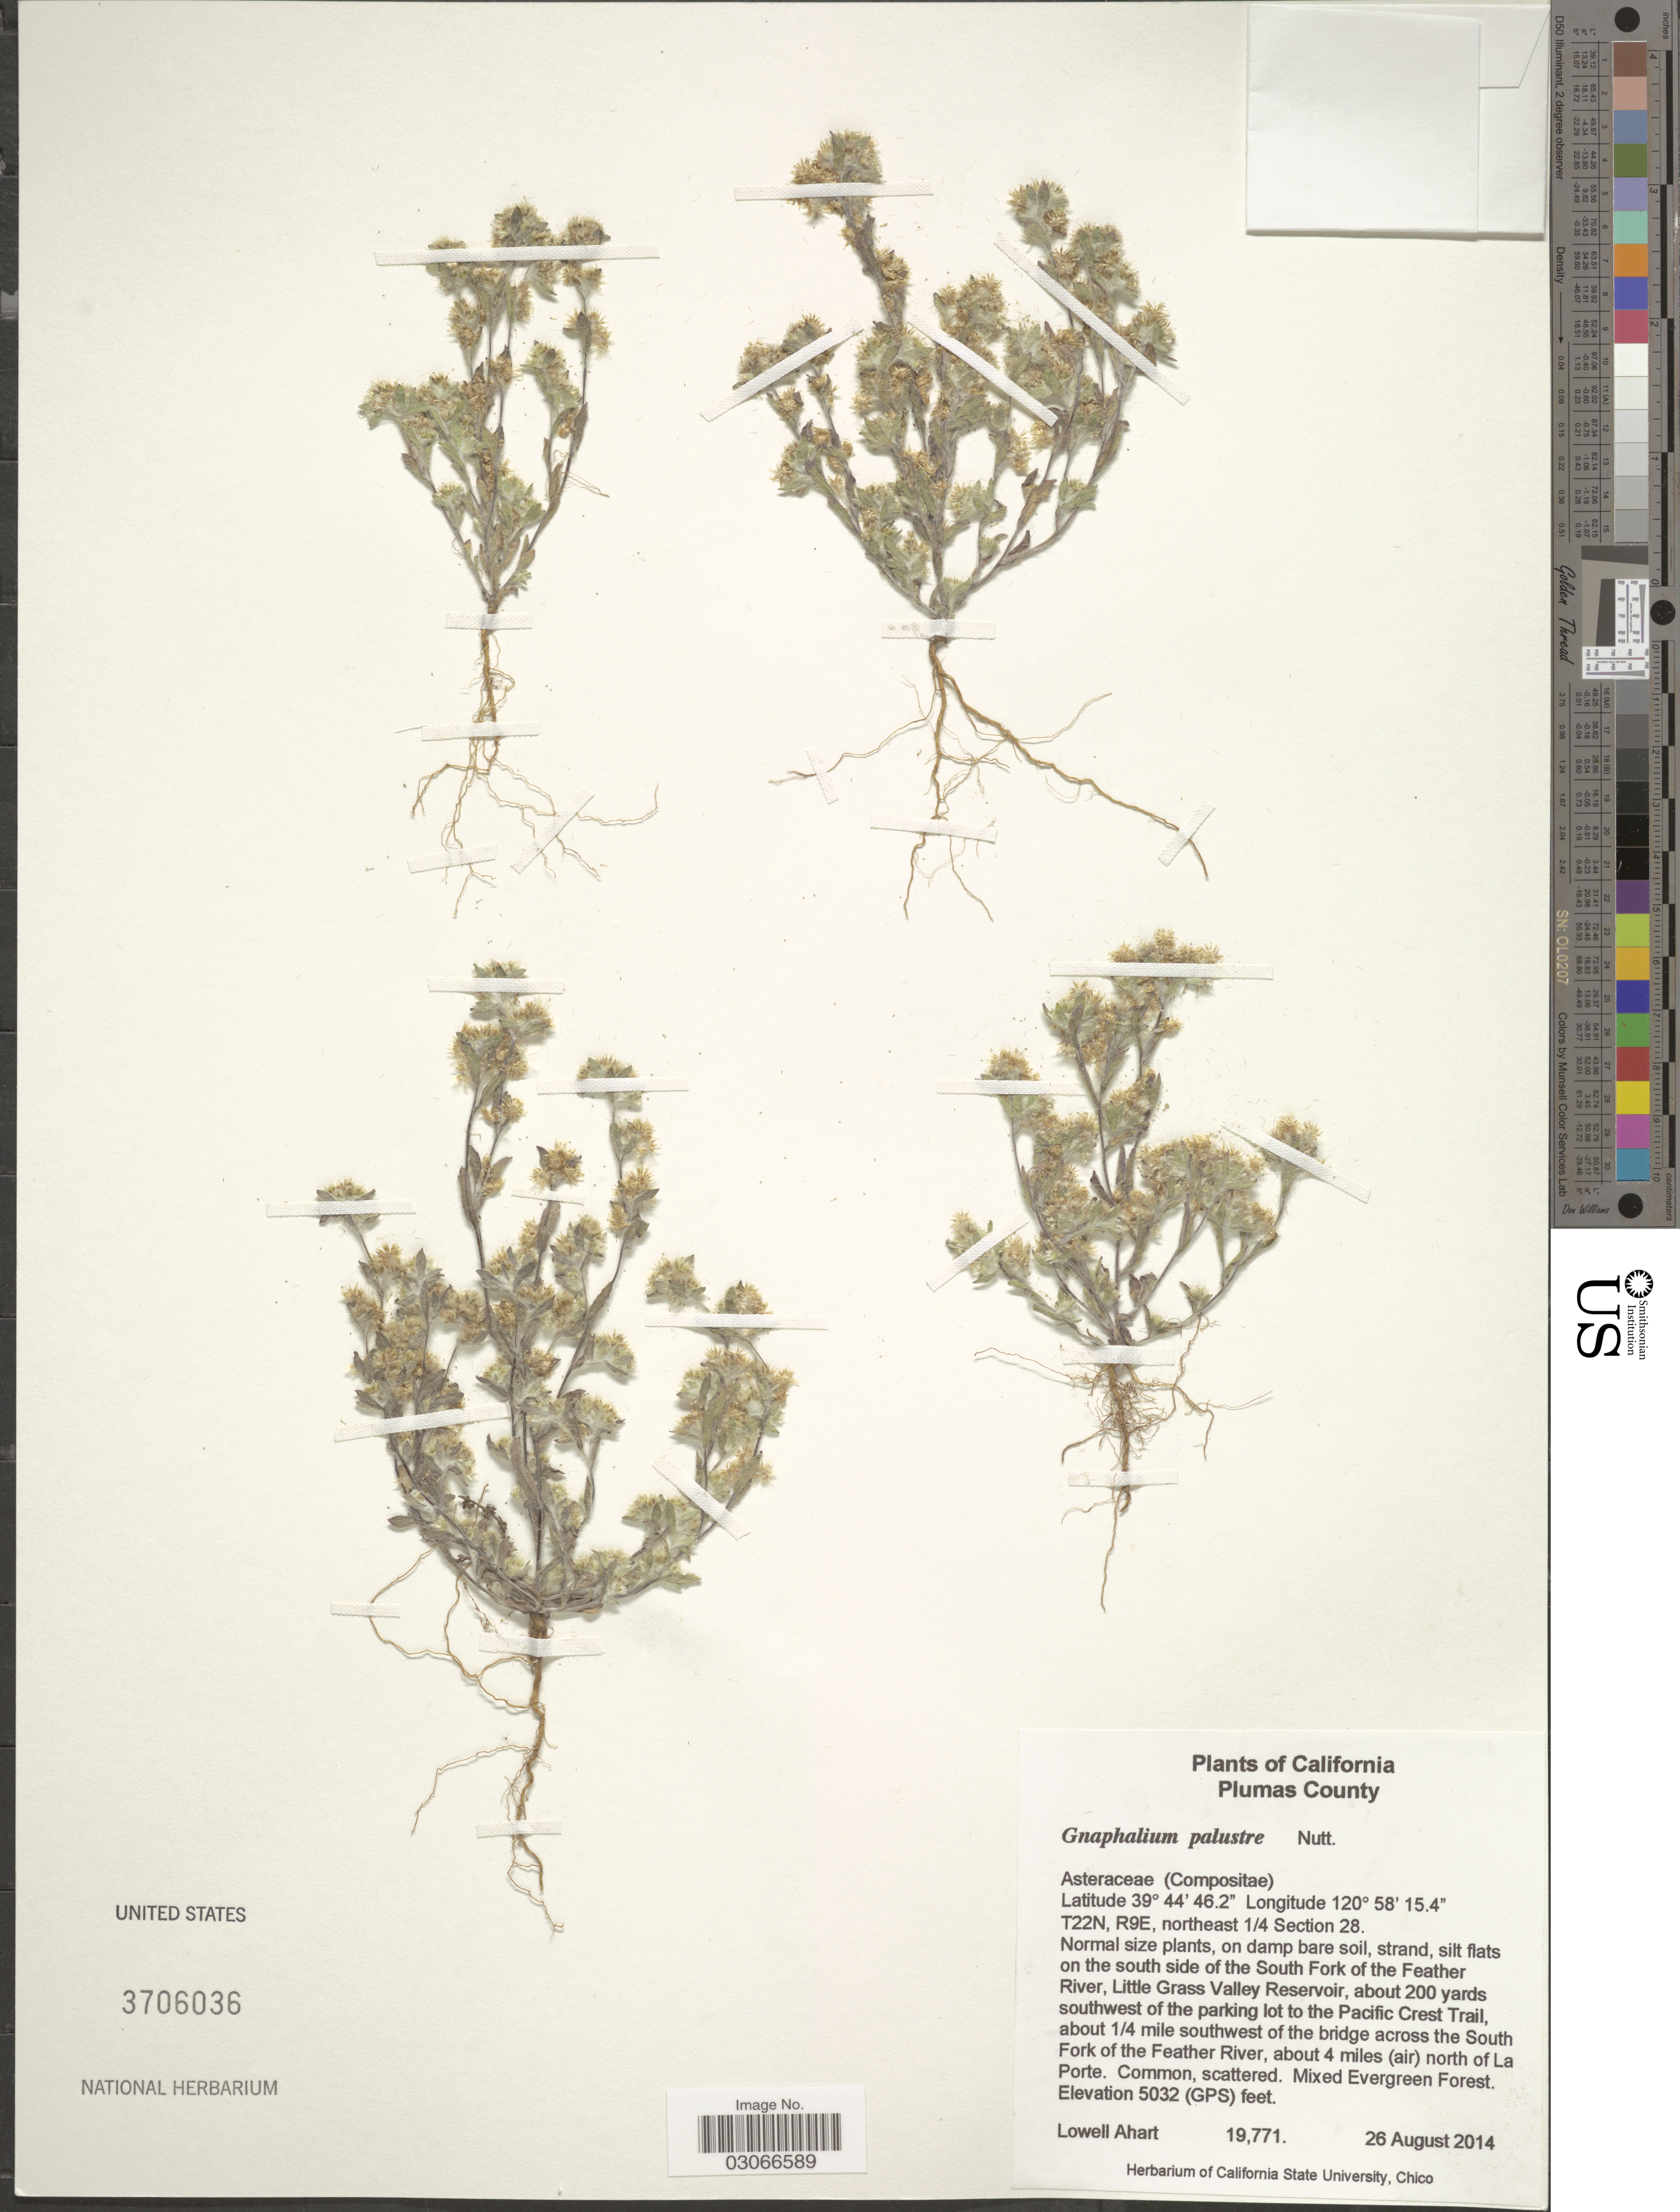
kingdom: Plantae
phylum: Tracheophyta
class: Magnoliopsida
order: Asterales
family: Asteraceae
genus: Gnaphalium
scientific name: Gnaphalium palustre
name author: Nutt.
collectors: L. Ahart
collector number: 19771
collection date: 2014-08-26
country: United States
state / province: California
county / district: Plumas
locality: Plumas County. T22N, R9E, northeast ¼ Section 28, silt flats on the south side of the South Fork of the Feather River, Little Grass Valley Reservoir, about 200 yards southwest of the parking lot to the Pacific Crest Trail, about ¼ mile southwest of the bridge across the South Fork of the Feather River, about 4 (air) north La Porte.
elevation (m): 1534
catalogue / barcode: US 3706036